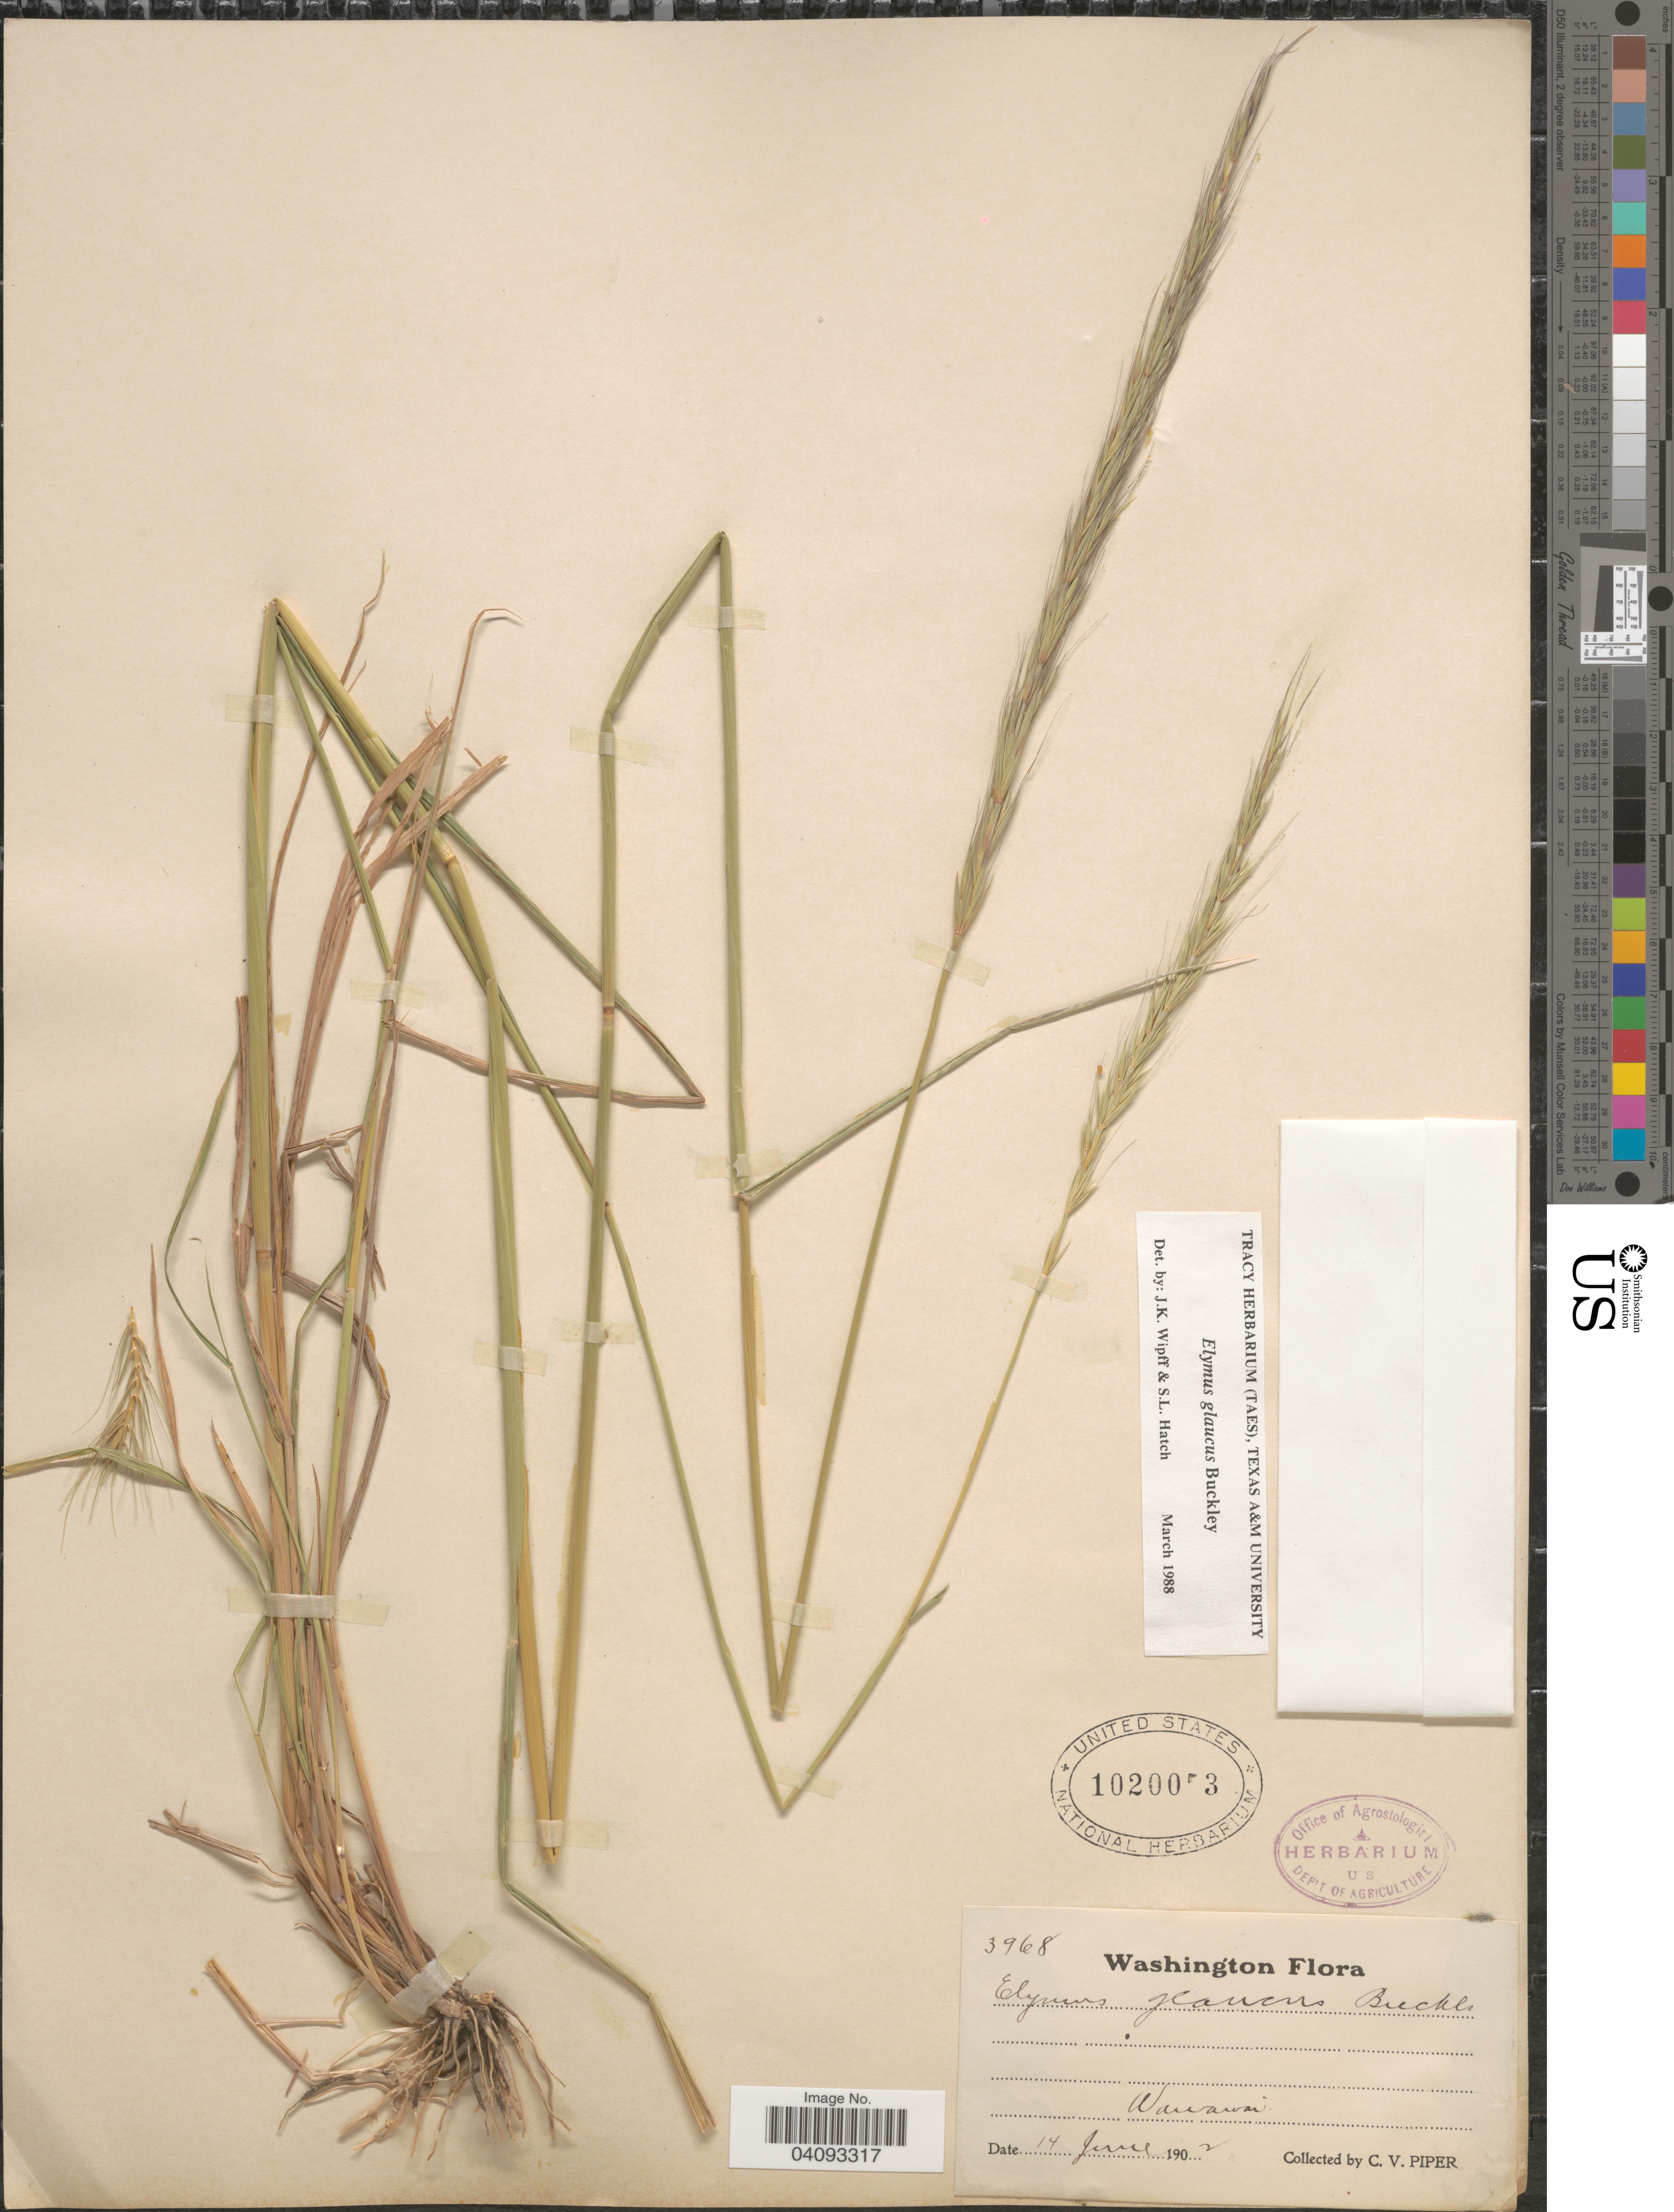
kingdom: Plantae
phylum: Tracheophyta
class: Liliopsida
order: Poales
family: Poaceae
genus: Elymus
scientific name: Elymus glaucus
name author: Buckley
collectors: C. V. Piper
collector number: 3968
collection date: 1902-06-14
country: United States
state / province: Washington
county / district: Whitman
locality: Wawawai.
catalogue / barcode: US 1020053